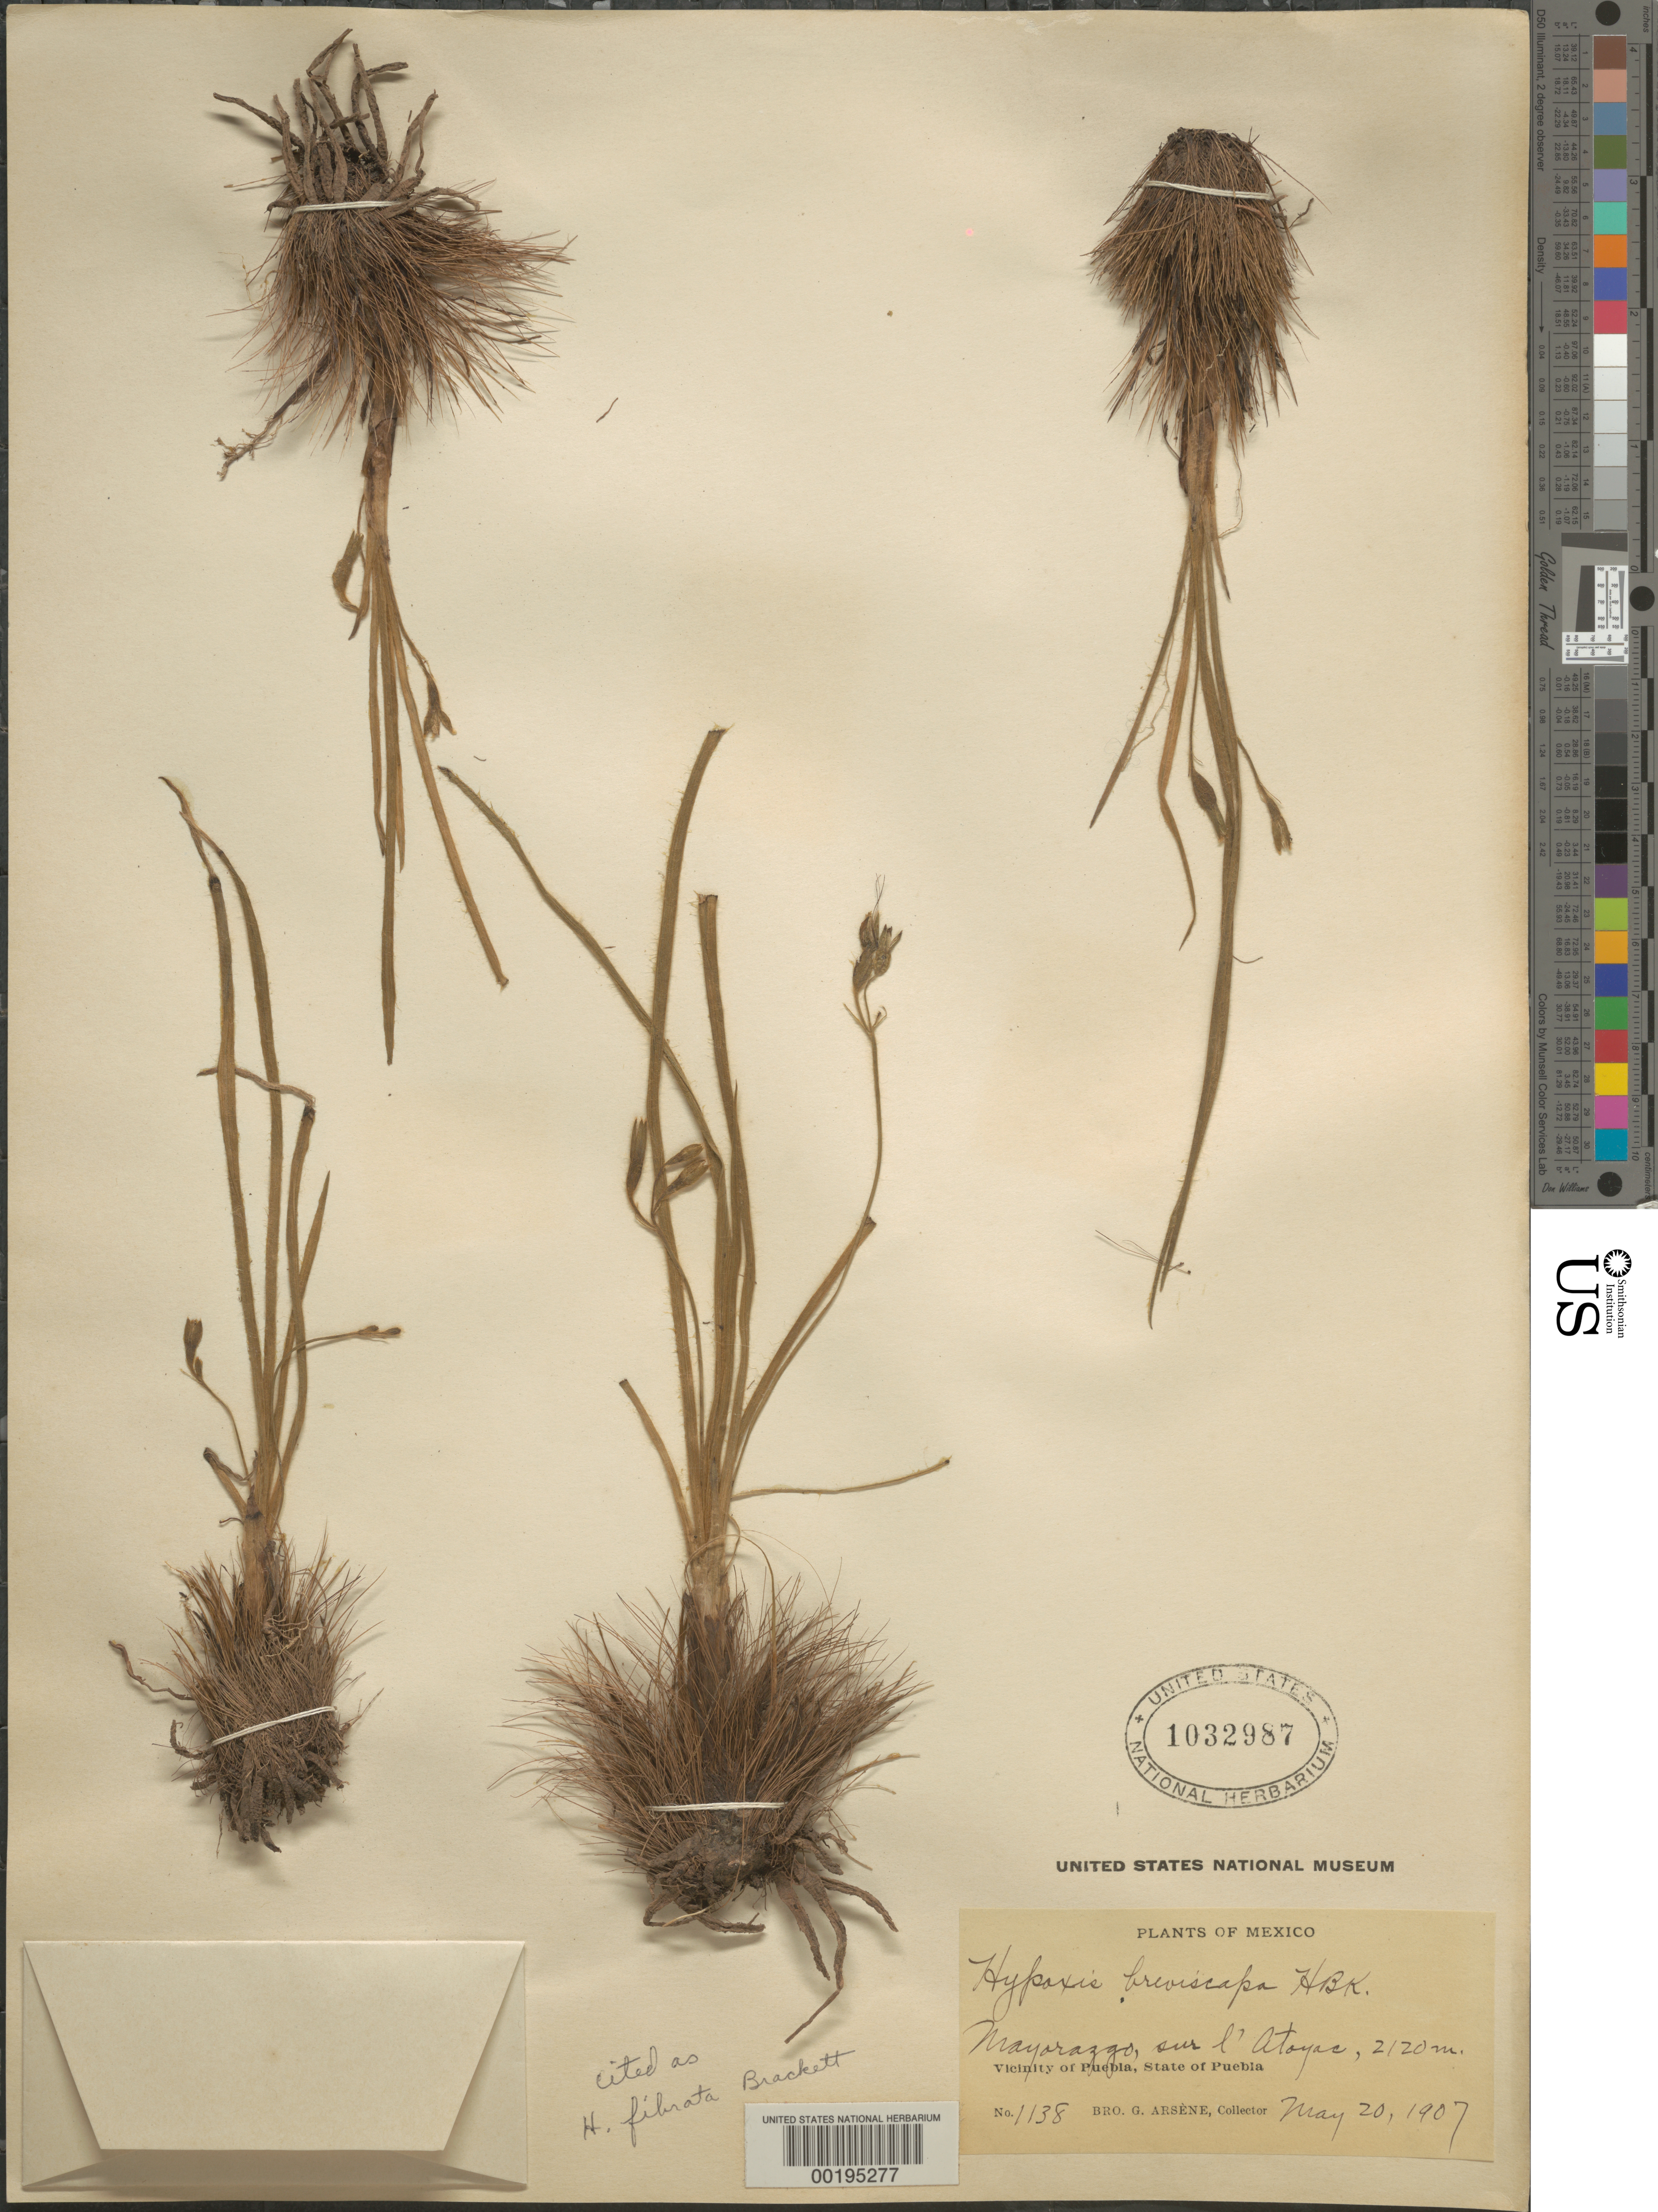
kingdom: Plantae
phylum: Tracheophyta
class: Liliopsida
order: Asparagales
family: Hypoxidaceae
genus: Hypoxis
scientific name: Hypoxis fibrata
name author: Brackett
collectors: Bro. G. Arsène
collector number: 1138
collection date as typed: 20 May 1907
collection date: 1907-05-20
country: Mexico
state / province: Puebla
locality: Mayorazgo, sur l'Atoyac, vicinity of Puebla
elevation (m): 2120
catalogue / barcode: US 1032987